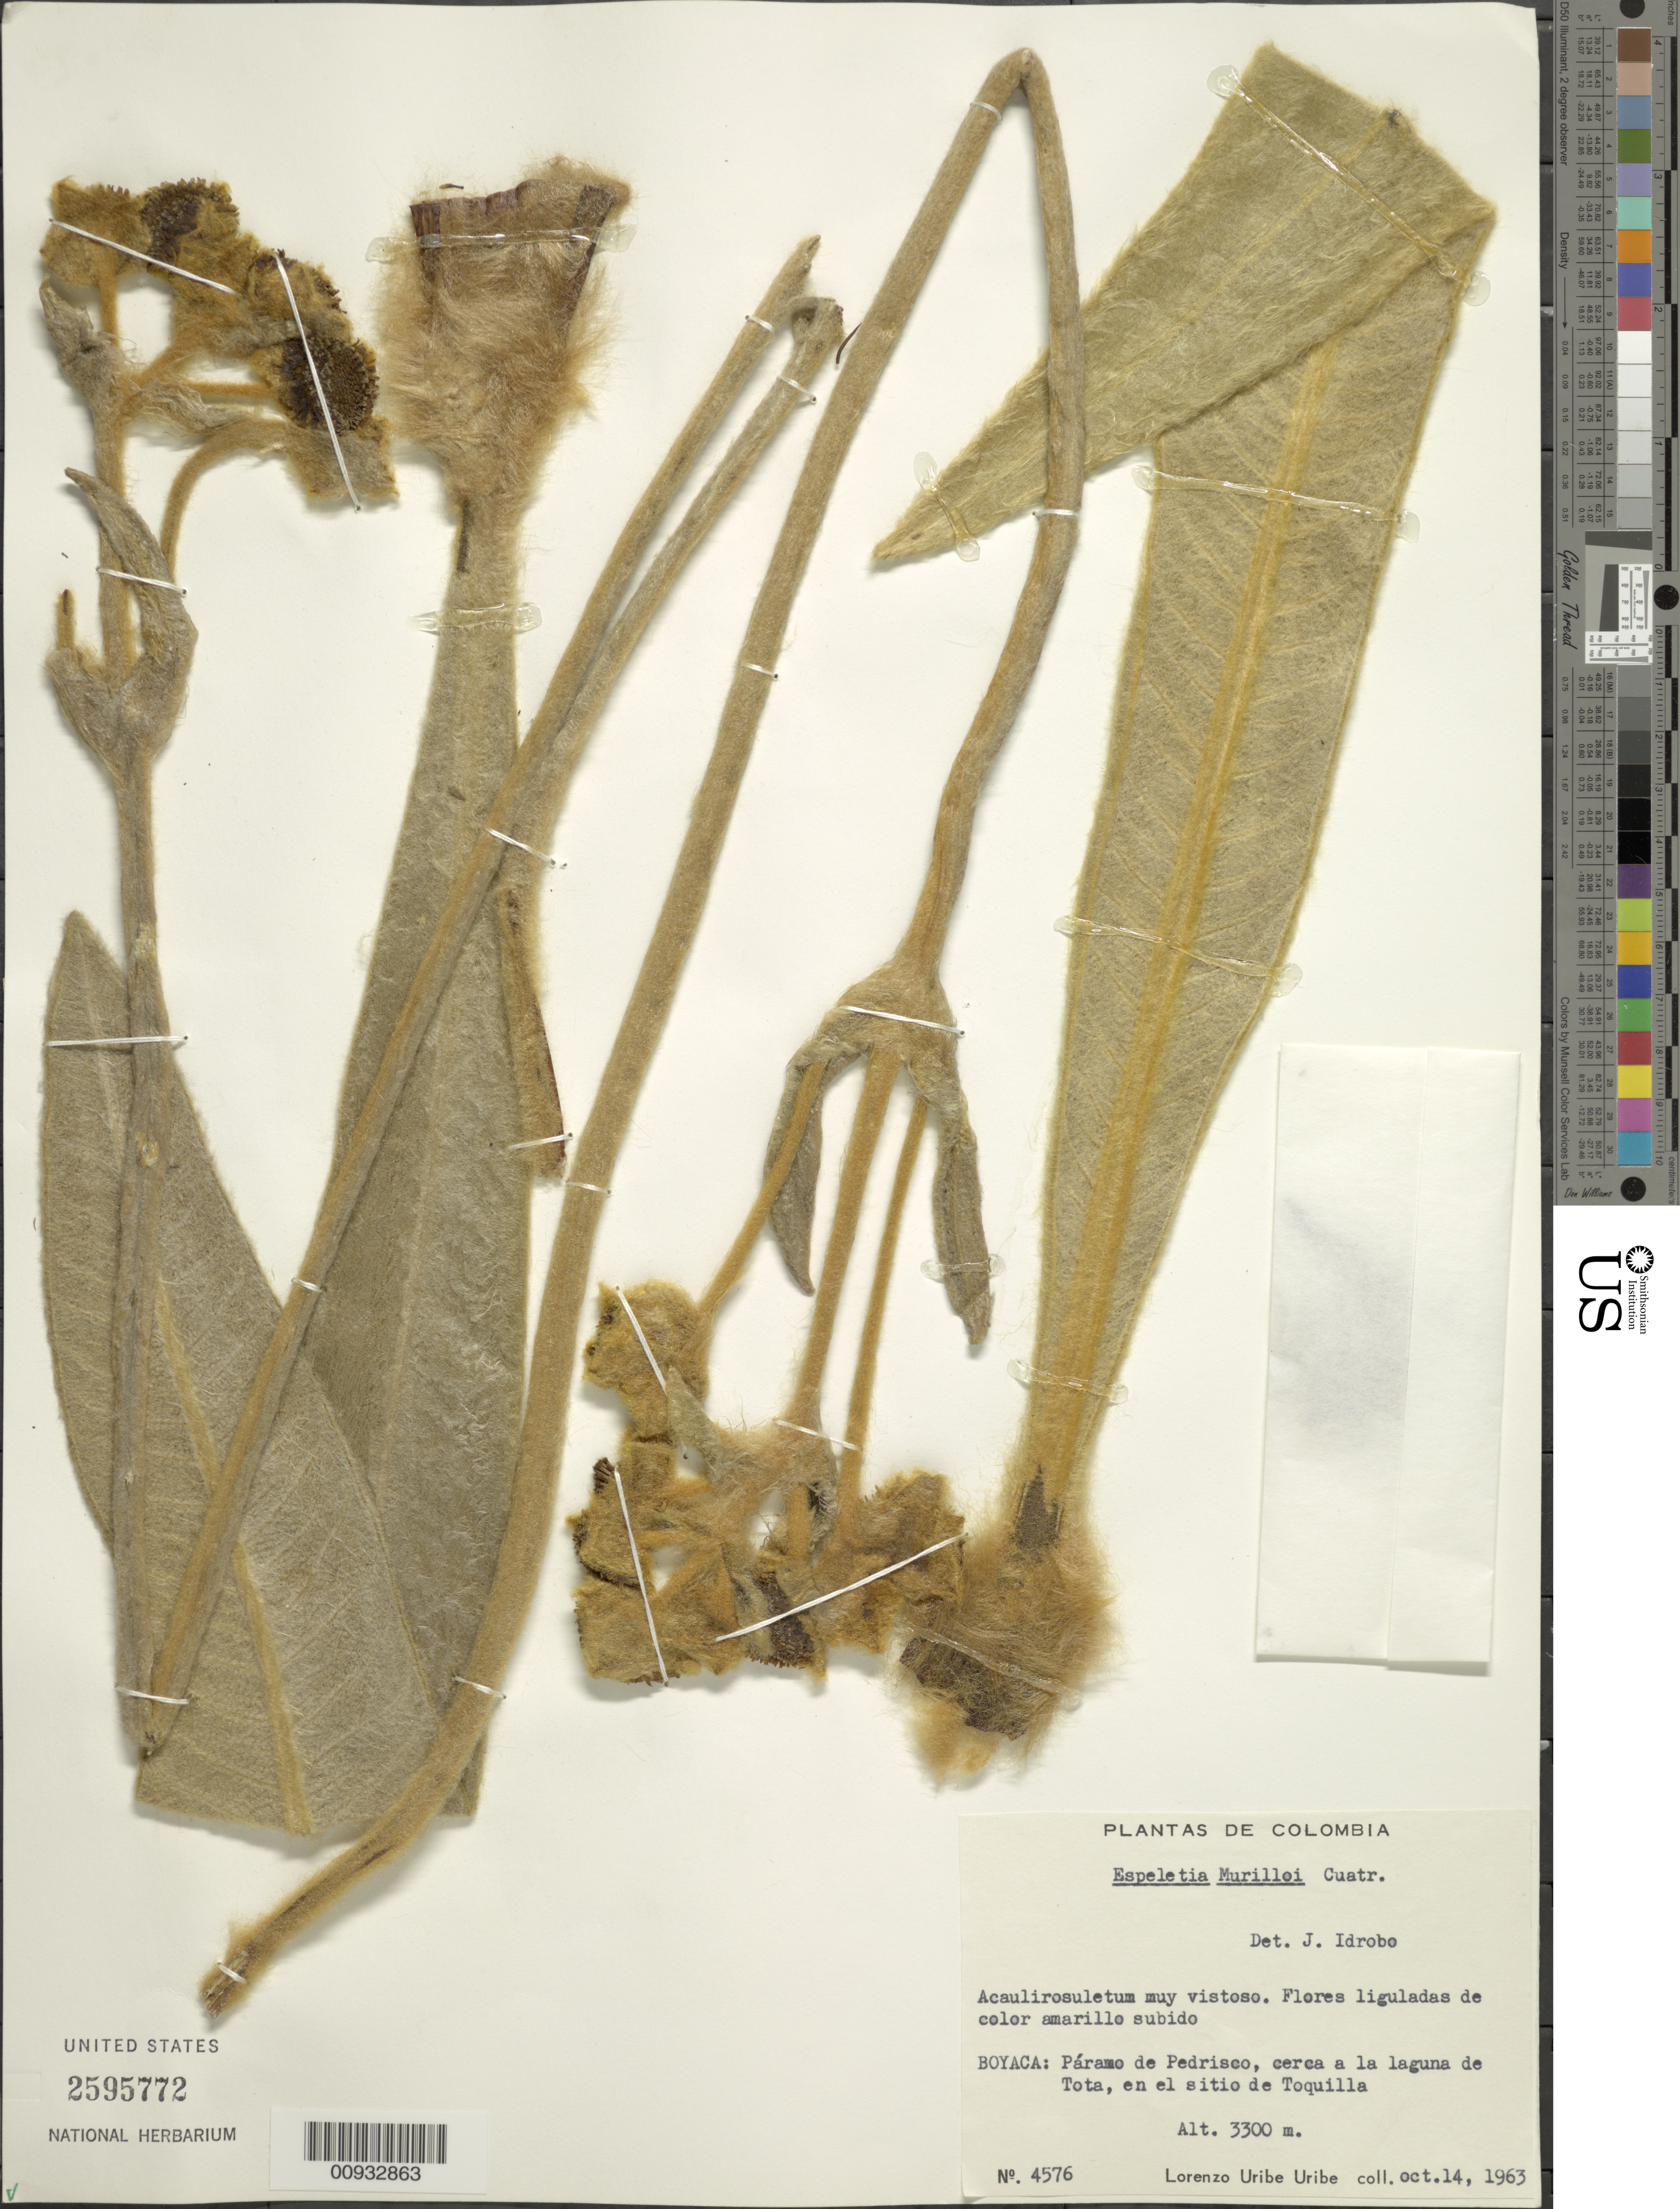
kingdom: Plantae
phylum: Tracheophyta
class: Magnoliopsida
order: Asterales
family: Asteraceae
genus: Espeletia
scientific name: Espeletia murilloi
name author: Cuatrec.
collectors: L. Uribe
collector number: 4576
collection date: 1963-10-14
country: Colombia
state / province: Boyacá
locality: Paramo de Pedrisco, cerca a la laguna de Tota, en el sitio de Toquilla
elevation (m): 3300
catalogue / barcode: US 2595772